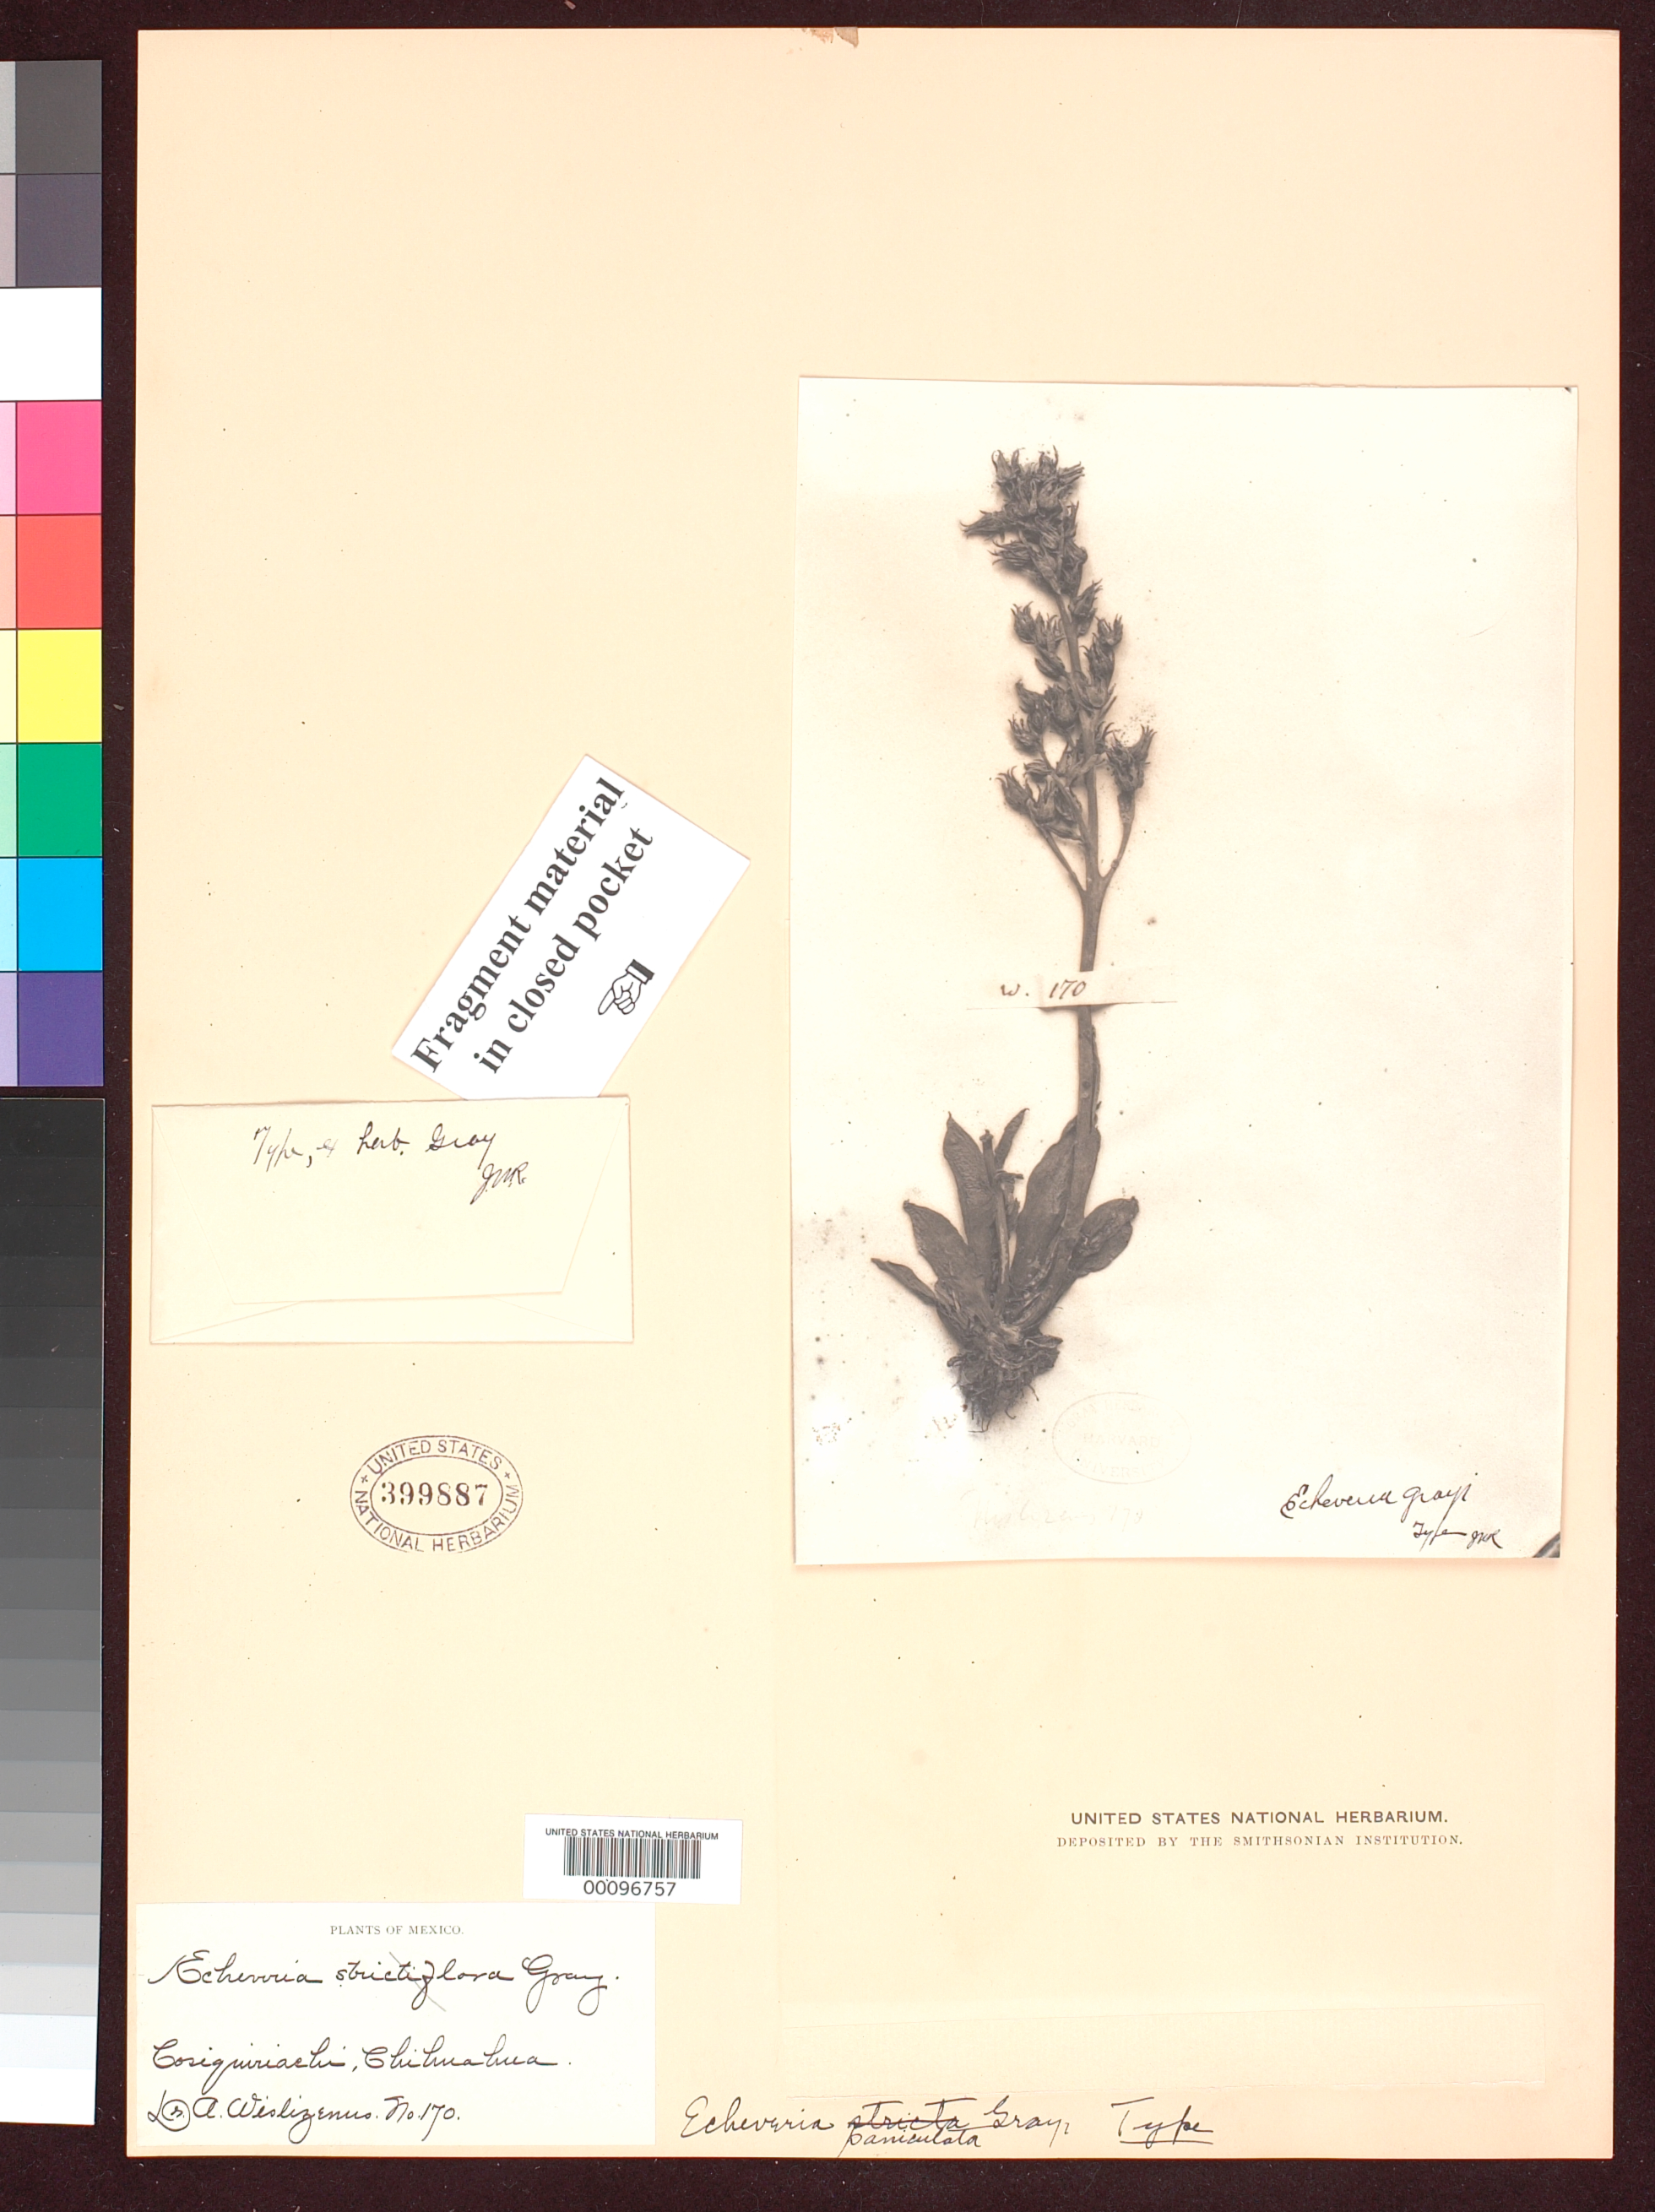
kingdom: Plantae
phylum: Tracheophyta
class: Magnoliopsida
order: Saxifragales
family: Crassulaceae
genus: Echeveria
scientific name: Echeveria paniculata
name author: A. Gray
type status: Type Material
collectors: F. A. Wislizenus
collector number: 170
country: Mexico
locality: Cosiquiriachi.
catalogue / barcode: US 399887